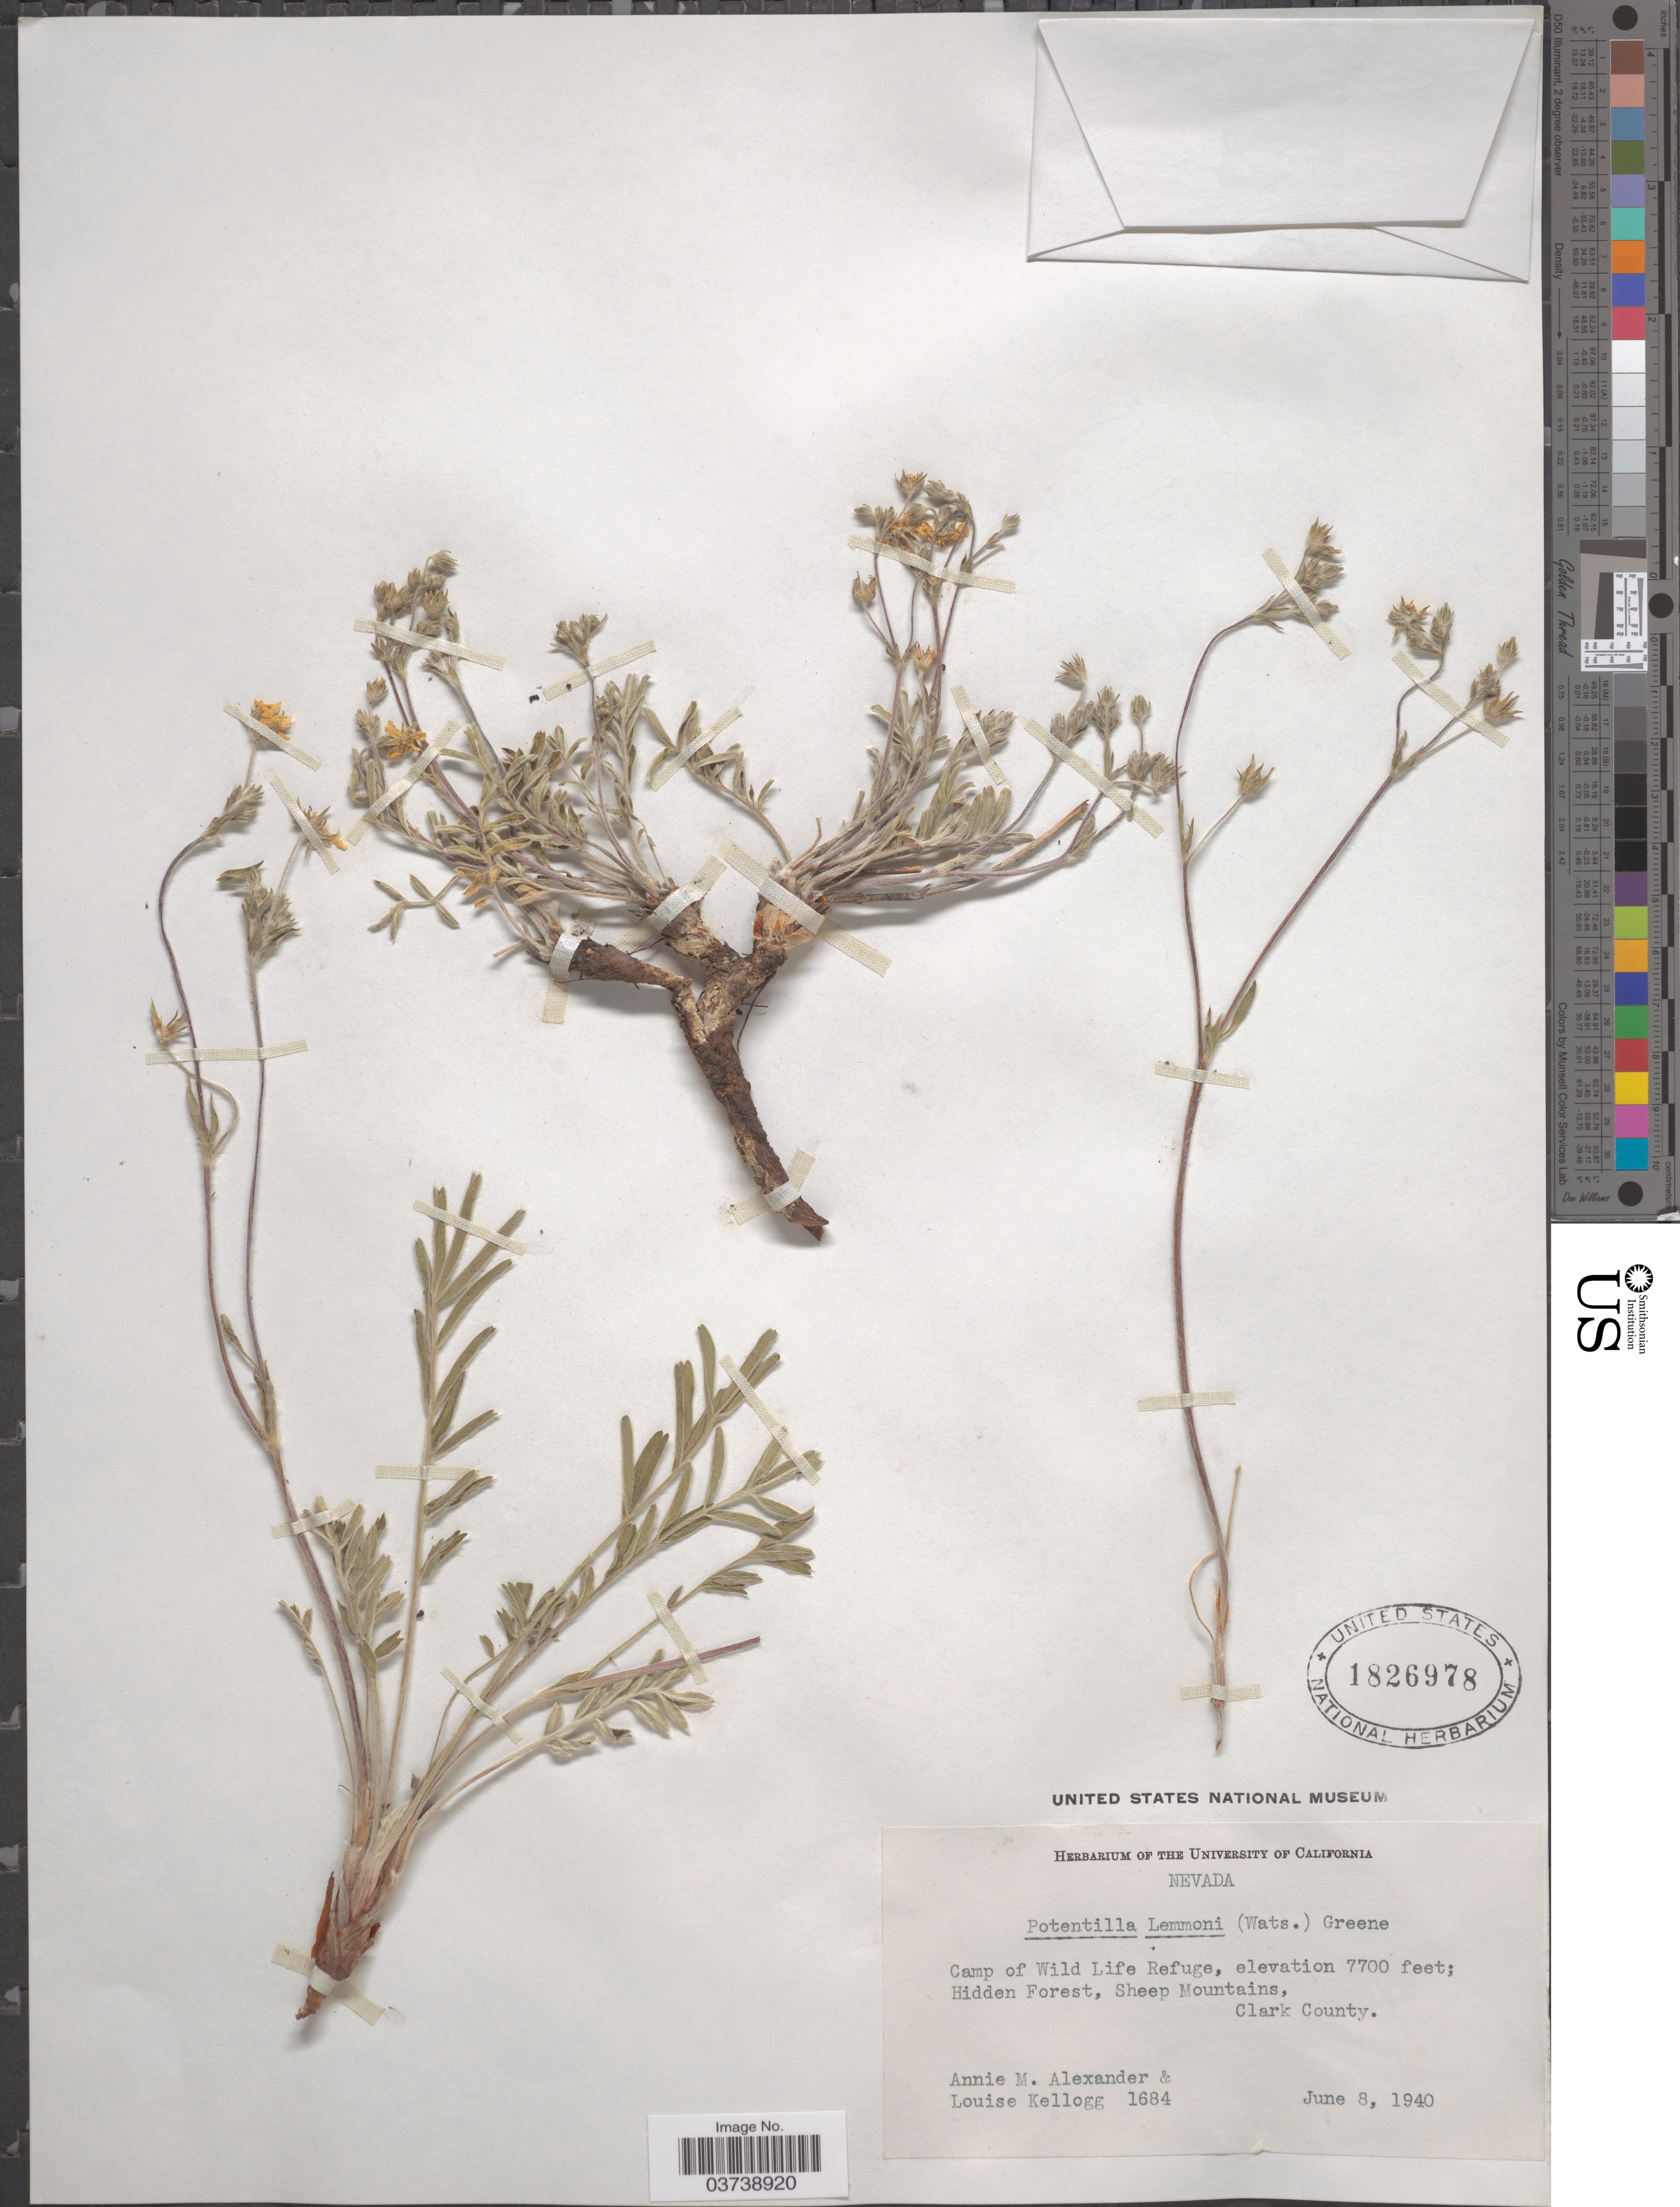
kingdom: Plantae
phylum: Tracheophyta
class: Magnoliopsida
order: Rosales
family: Rosaceae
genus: Potentilla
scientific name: Potentilla crinita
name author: A. Gray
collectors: A. M. Alexander & L. Kellogg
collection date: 1940-06-08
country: United States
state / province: Nevada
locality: Camp of Wild Life Refuge, Hidden Forest, Sheep Mountains, Clark County.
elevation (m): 2347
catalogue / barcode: US 1826978